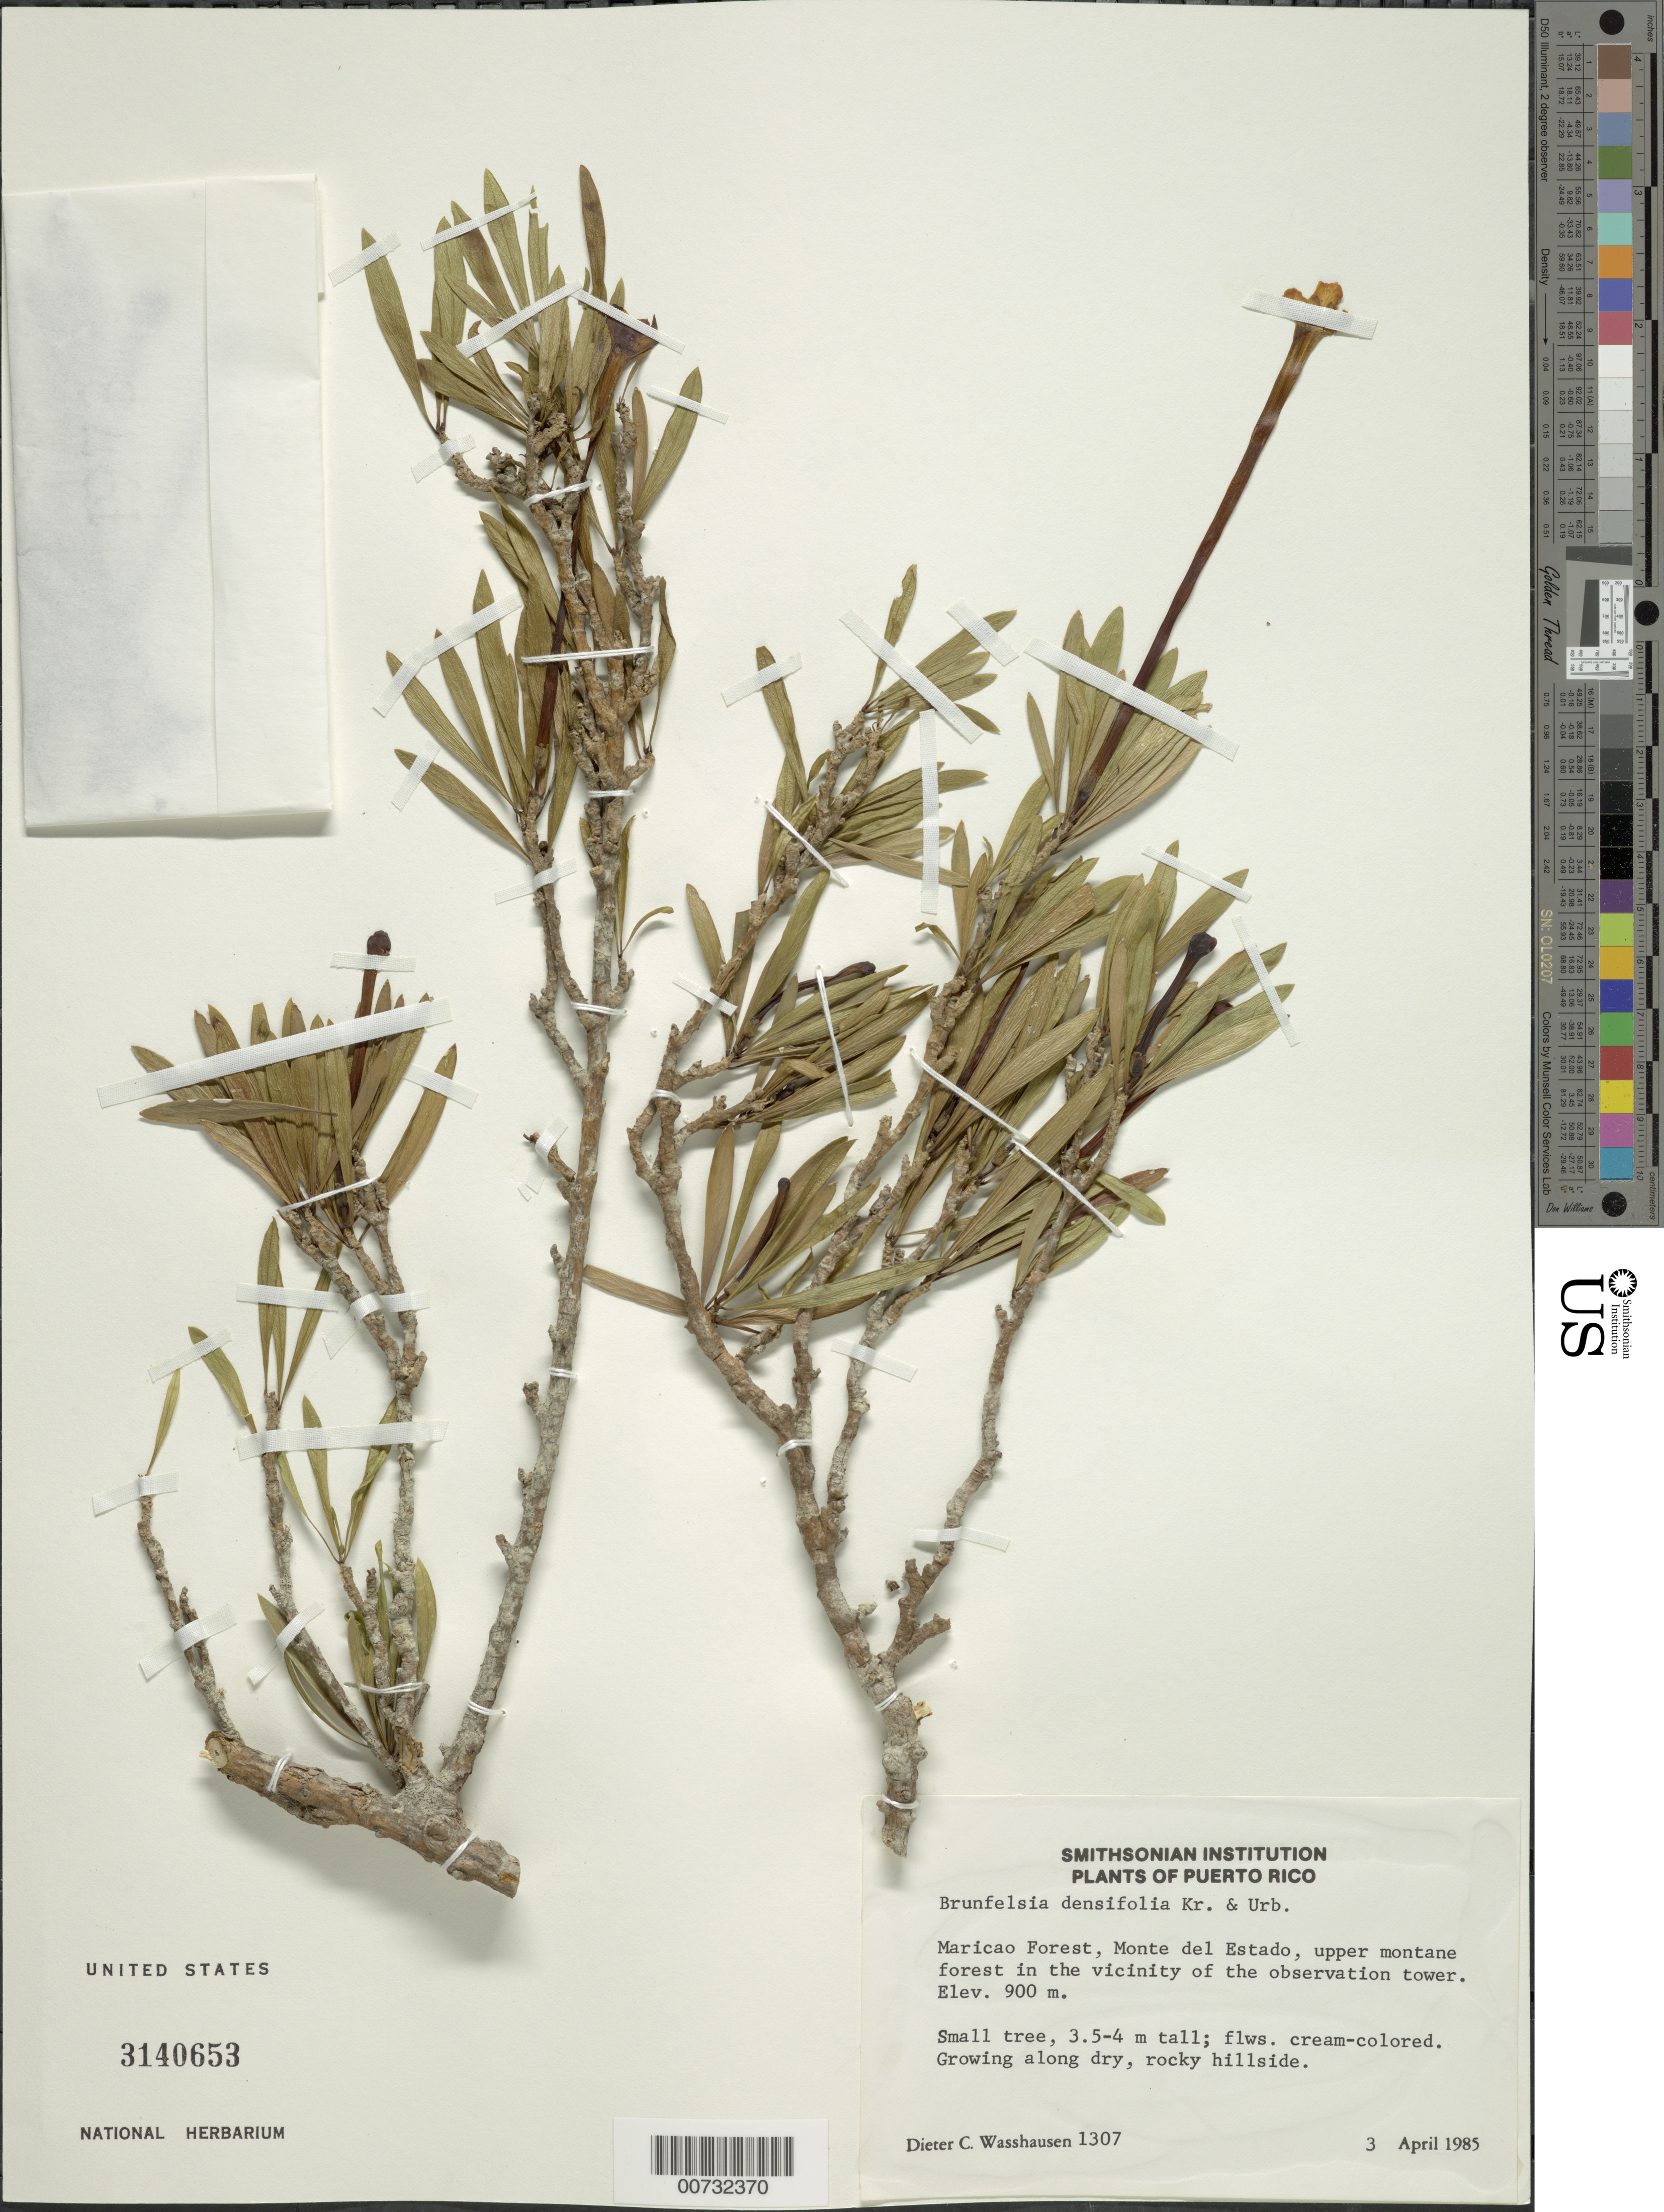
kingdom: Plantae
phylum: Tracheophyta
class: Magnoliopsida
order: Solanales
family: Solanaceae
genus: Brunfelsia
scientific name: Brunfelsia densifolia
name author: Krug & Urb.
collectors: D. C. Wasshausen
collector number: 1307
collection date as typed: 03 Apr 1985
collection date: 1985-04-03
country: Puerto Rico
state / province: Maricao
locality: Maricao Forest, Monte del Estado, upper montane forest in vic of the observation tower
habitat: Upper montane forest; dry, rocky hillside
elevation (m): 900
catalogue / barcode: US 3140623